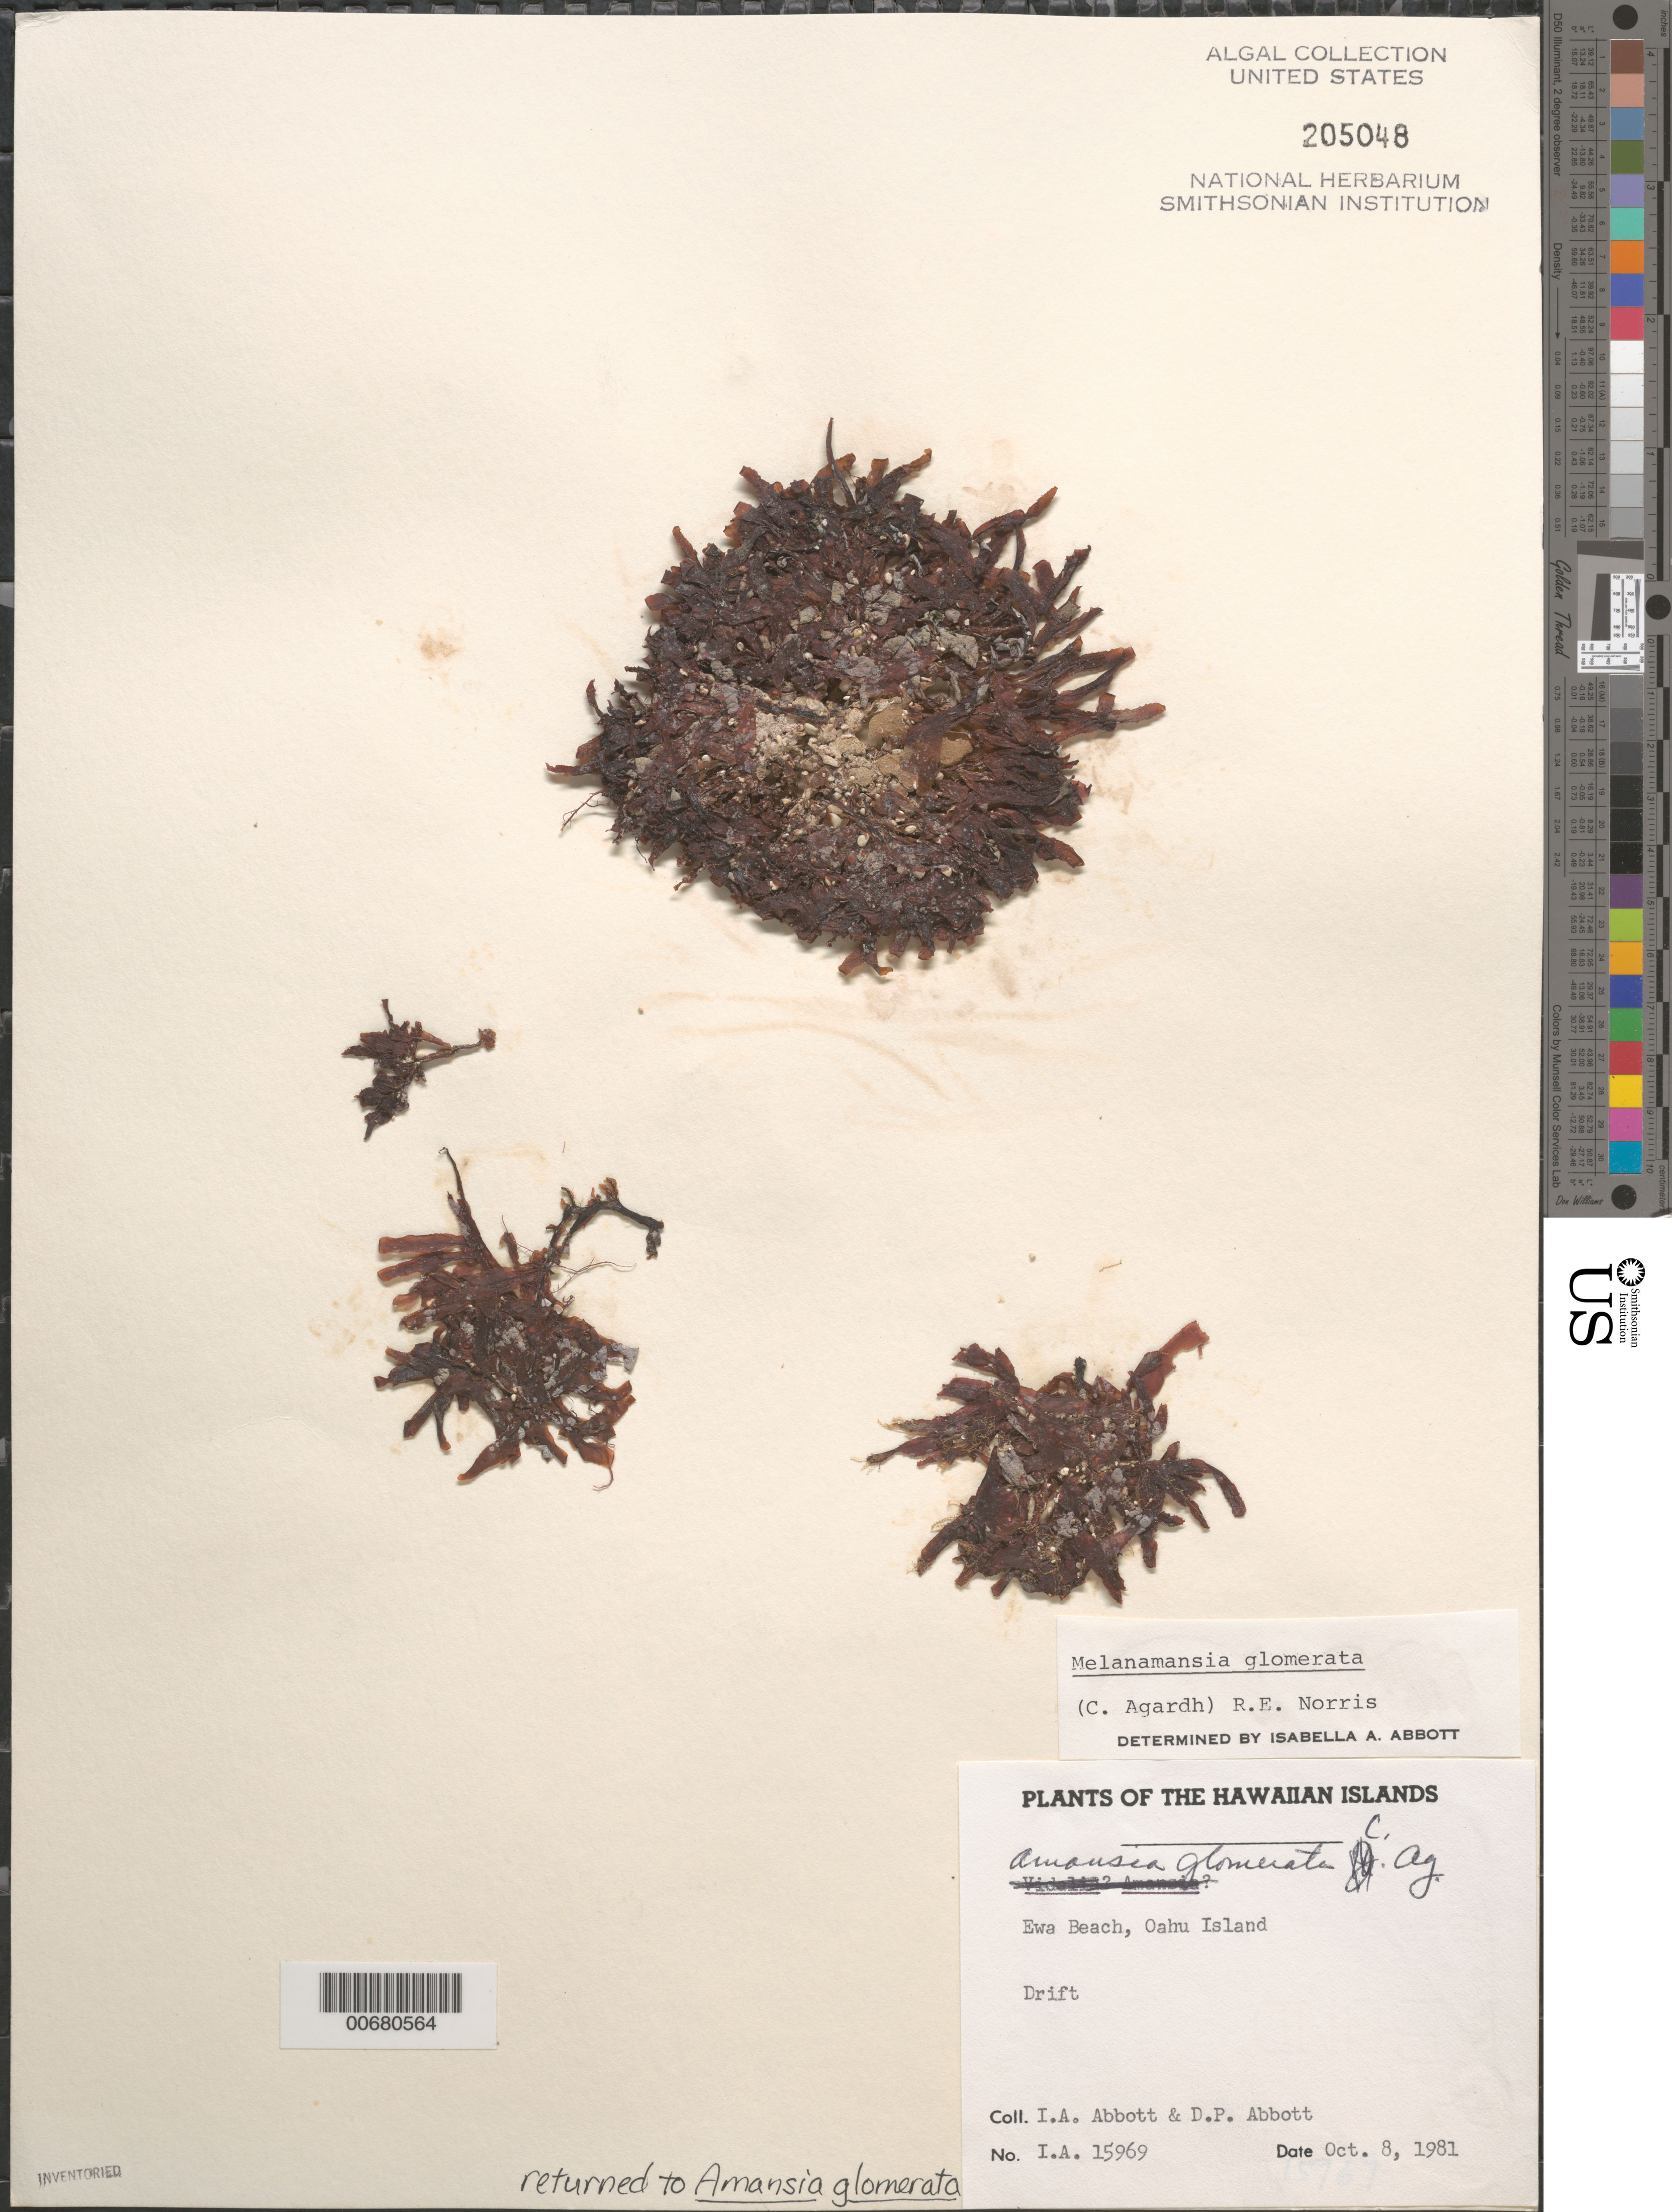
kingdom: Plantae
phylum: Rhodophyta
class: Florideophyceae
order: Ceramiales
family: Rhodomelaceae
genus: Amansia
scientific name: Amansia glomerata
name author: C. Agardh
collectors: I. A. Abbott & D. P. Abbott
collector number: IAA 15969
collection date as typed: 08 Oct 1981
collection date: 1981-10-08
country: United States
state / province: Hawaii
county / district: Honolulu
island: Oahu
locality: Ewa Beach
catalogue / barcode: US 205048